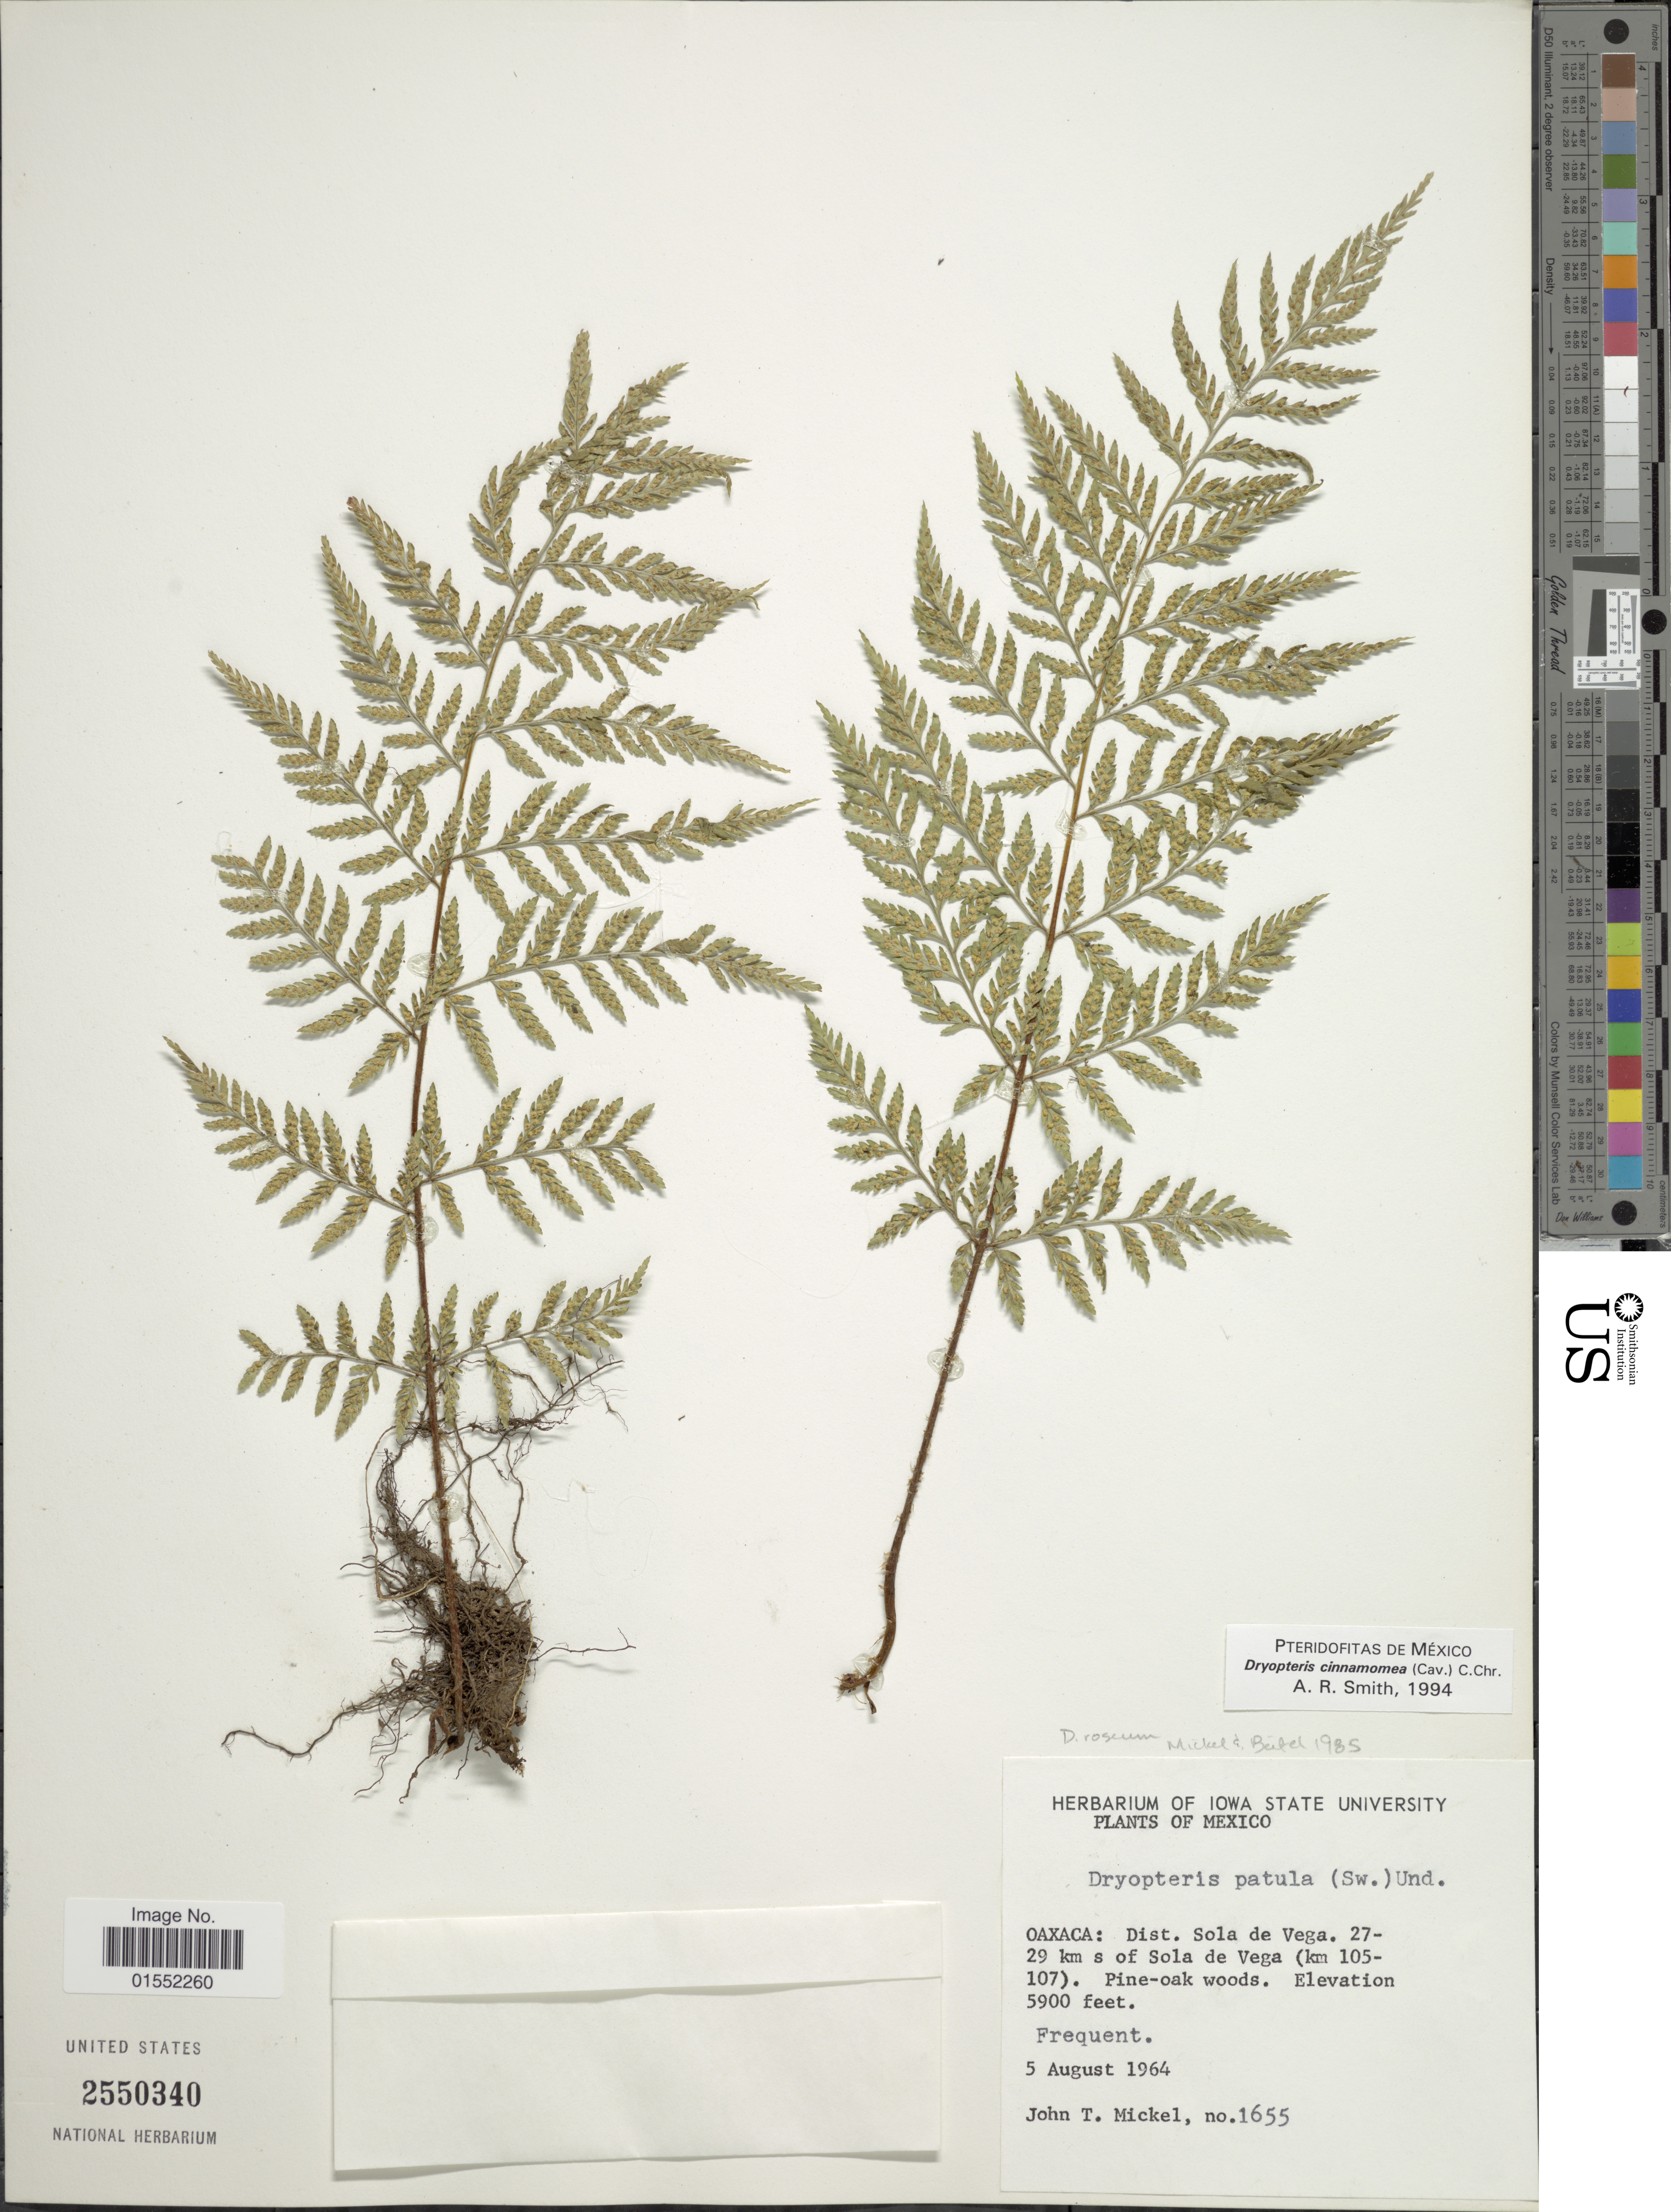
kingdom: Plantae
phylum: Tracheophyta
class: Polypodiopsida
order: Polypodiales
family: Dryopteridaceae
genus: Dryopteris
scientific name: Dryopteris cinnamomea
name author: (Cav.) C. Chr.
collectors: J. T. Mickel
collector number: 1655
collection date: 1964-08-05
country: Mexico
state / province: Oaxaca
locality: Dist. Sola de Vega, 27-29 km s of Sola de Vega (km 105-107)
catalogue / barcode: US 2550340